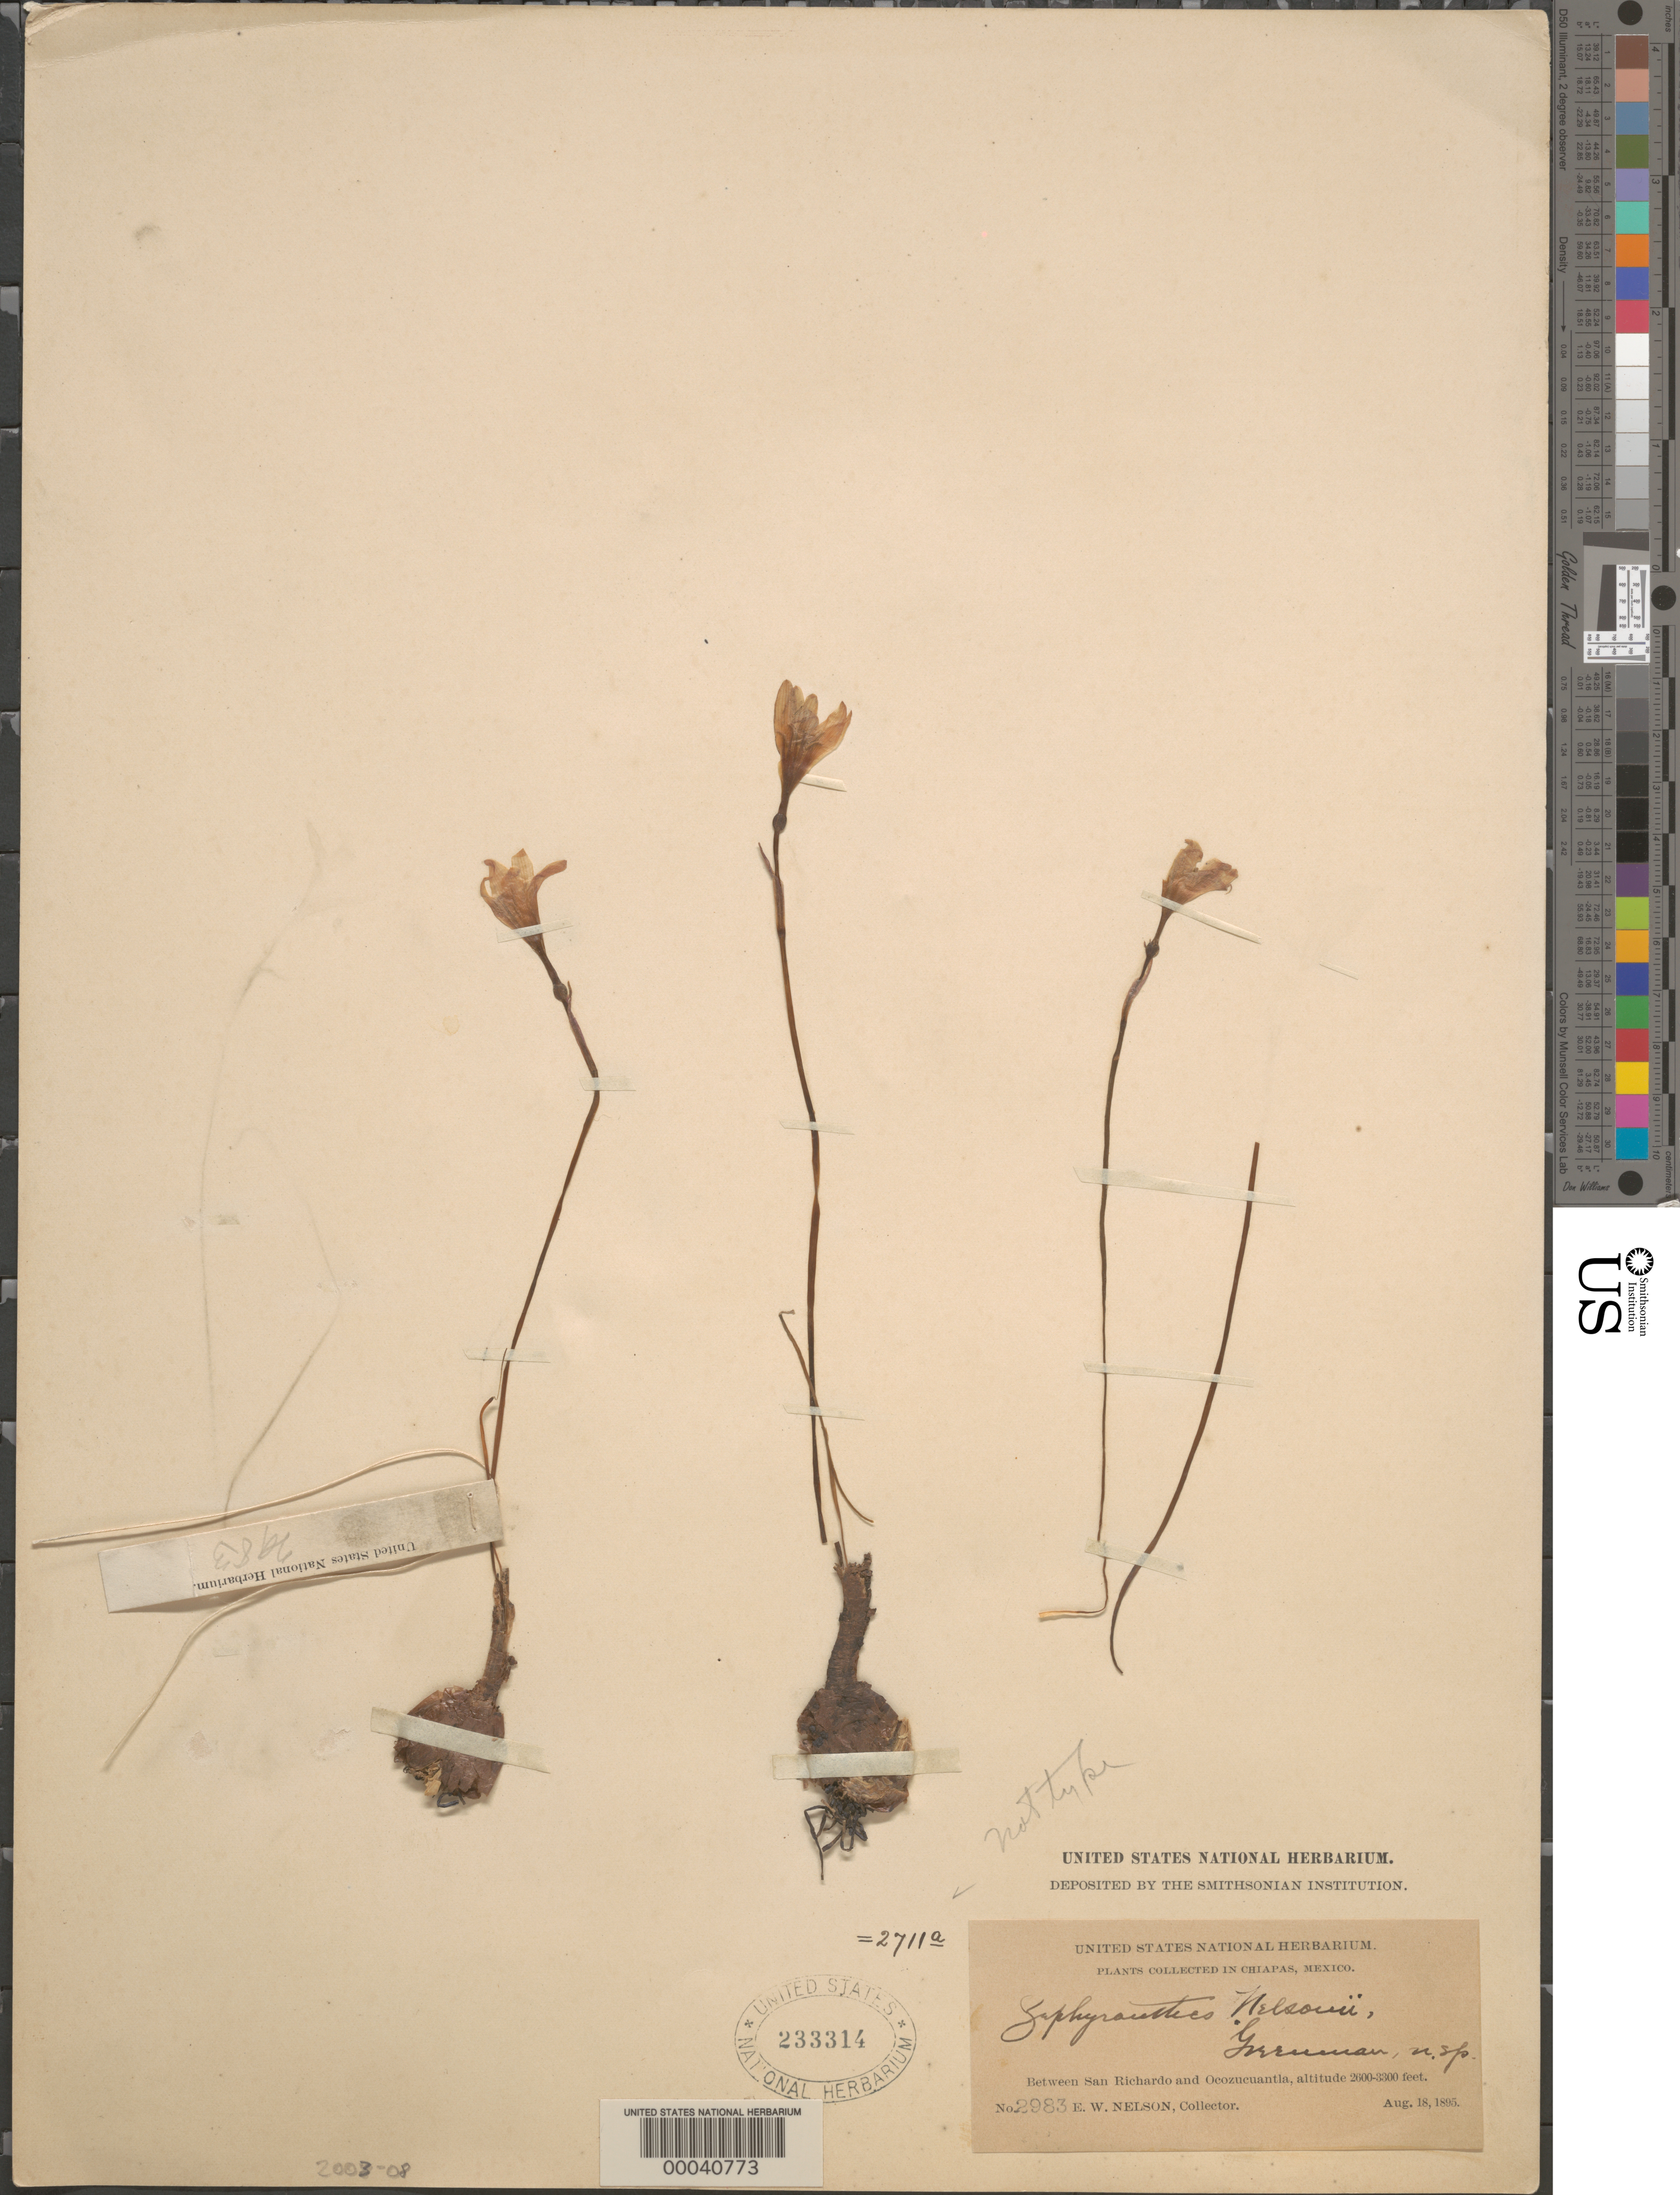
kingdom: Plantae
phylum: Tracheophyta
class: Liliopsida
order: Asparagales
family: Amaryllidaceae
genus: Zephyranthes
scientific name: Zephyranthes nelsonii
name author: Greenm.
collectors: E. W. Nelson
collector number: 2983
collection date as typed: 18 Aug 1895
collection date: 1895-08-18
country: Mexico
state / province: Chiapas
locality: Between san richardo and ocozucuantla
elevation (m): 792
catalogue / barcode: US 233314